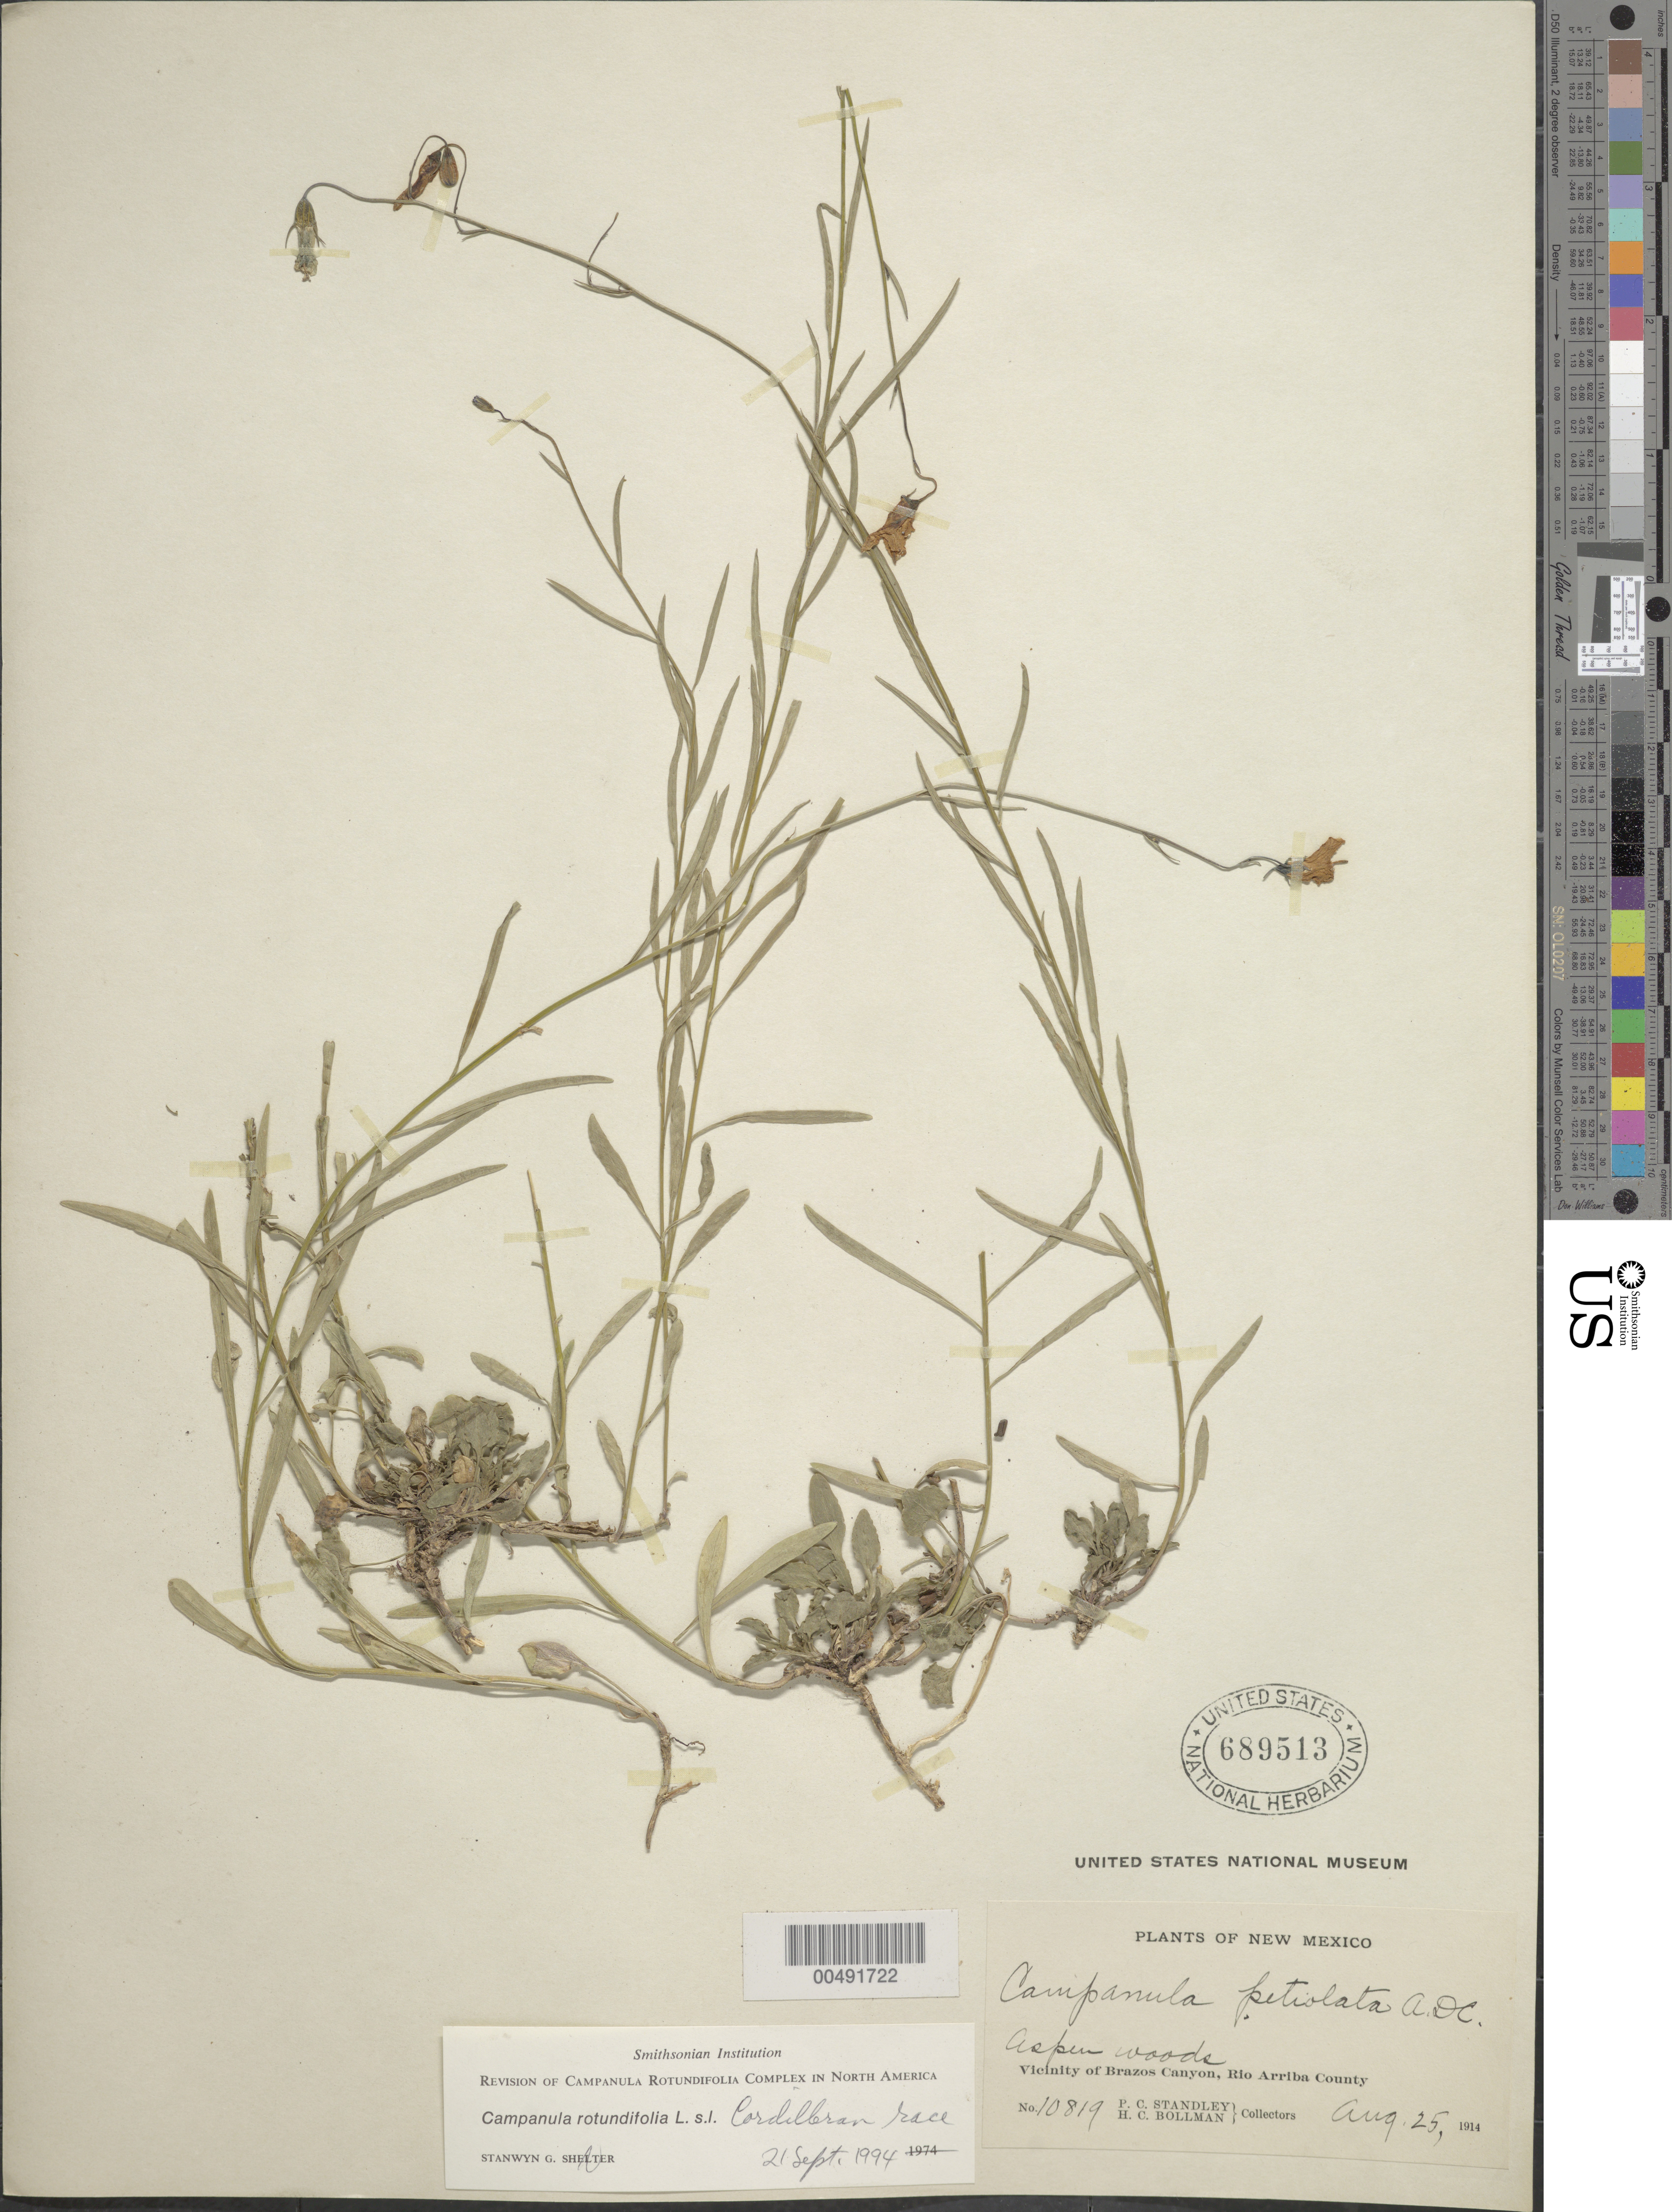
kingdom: Plantae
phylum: Tracheophyta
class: Magnoliopsida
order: Asterales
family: Campanulaceae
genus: Campanula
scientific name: Campanula rotundifolia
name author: L.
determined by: Shetler, Stanwyn G., (US), NMNH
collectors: P. C. Standley & H. C. Bollman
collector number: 10819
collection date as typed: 25 Aug 1914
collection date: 1914-08-25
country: United States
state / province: New Mexico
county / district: Rio Arriba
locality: vicinity of Brazos Canyon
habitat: aspen woods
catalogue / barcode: US 689513